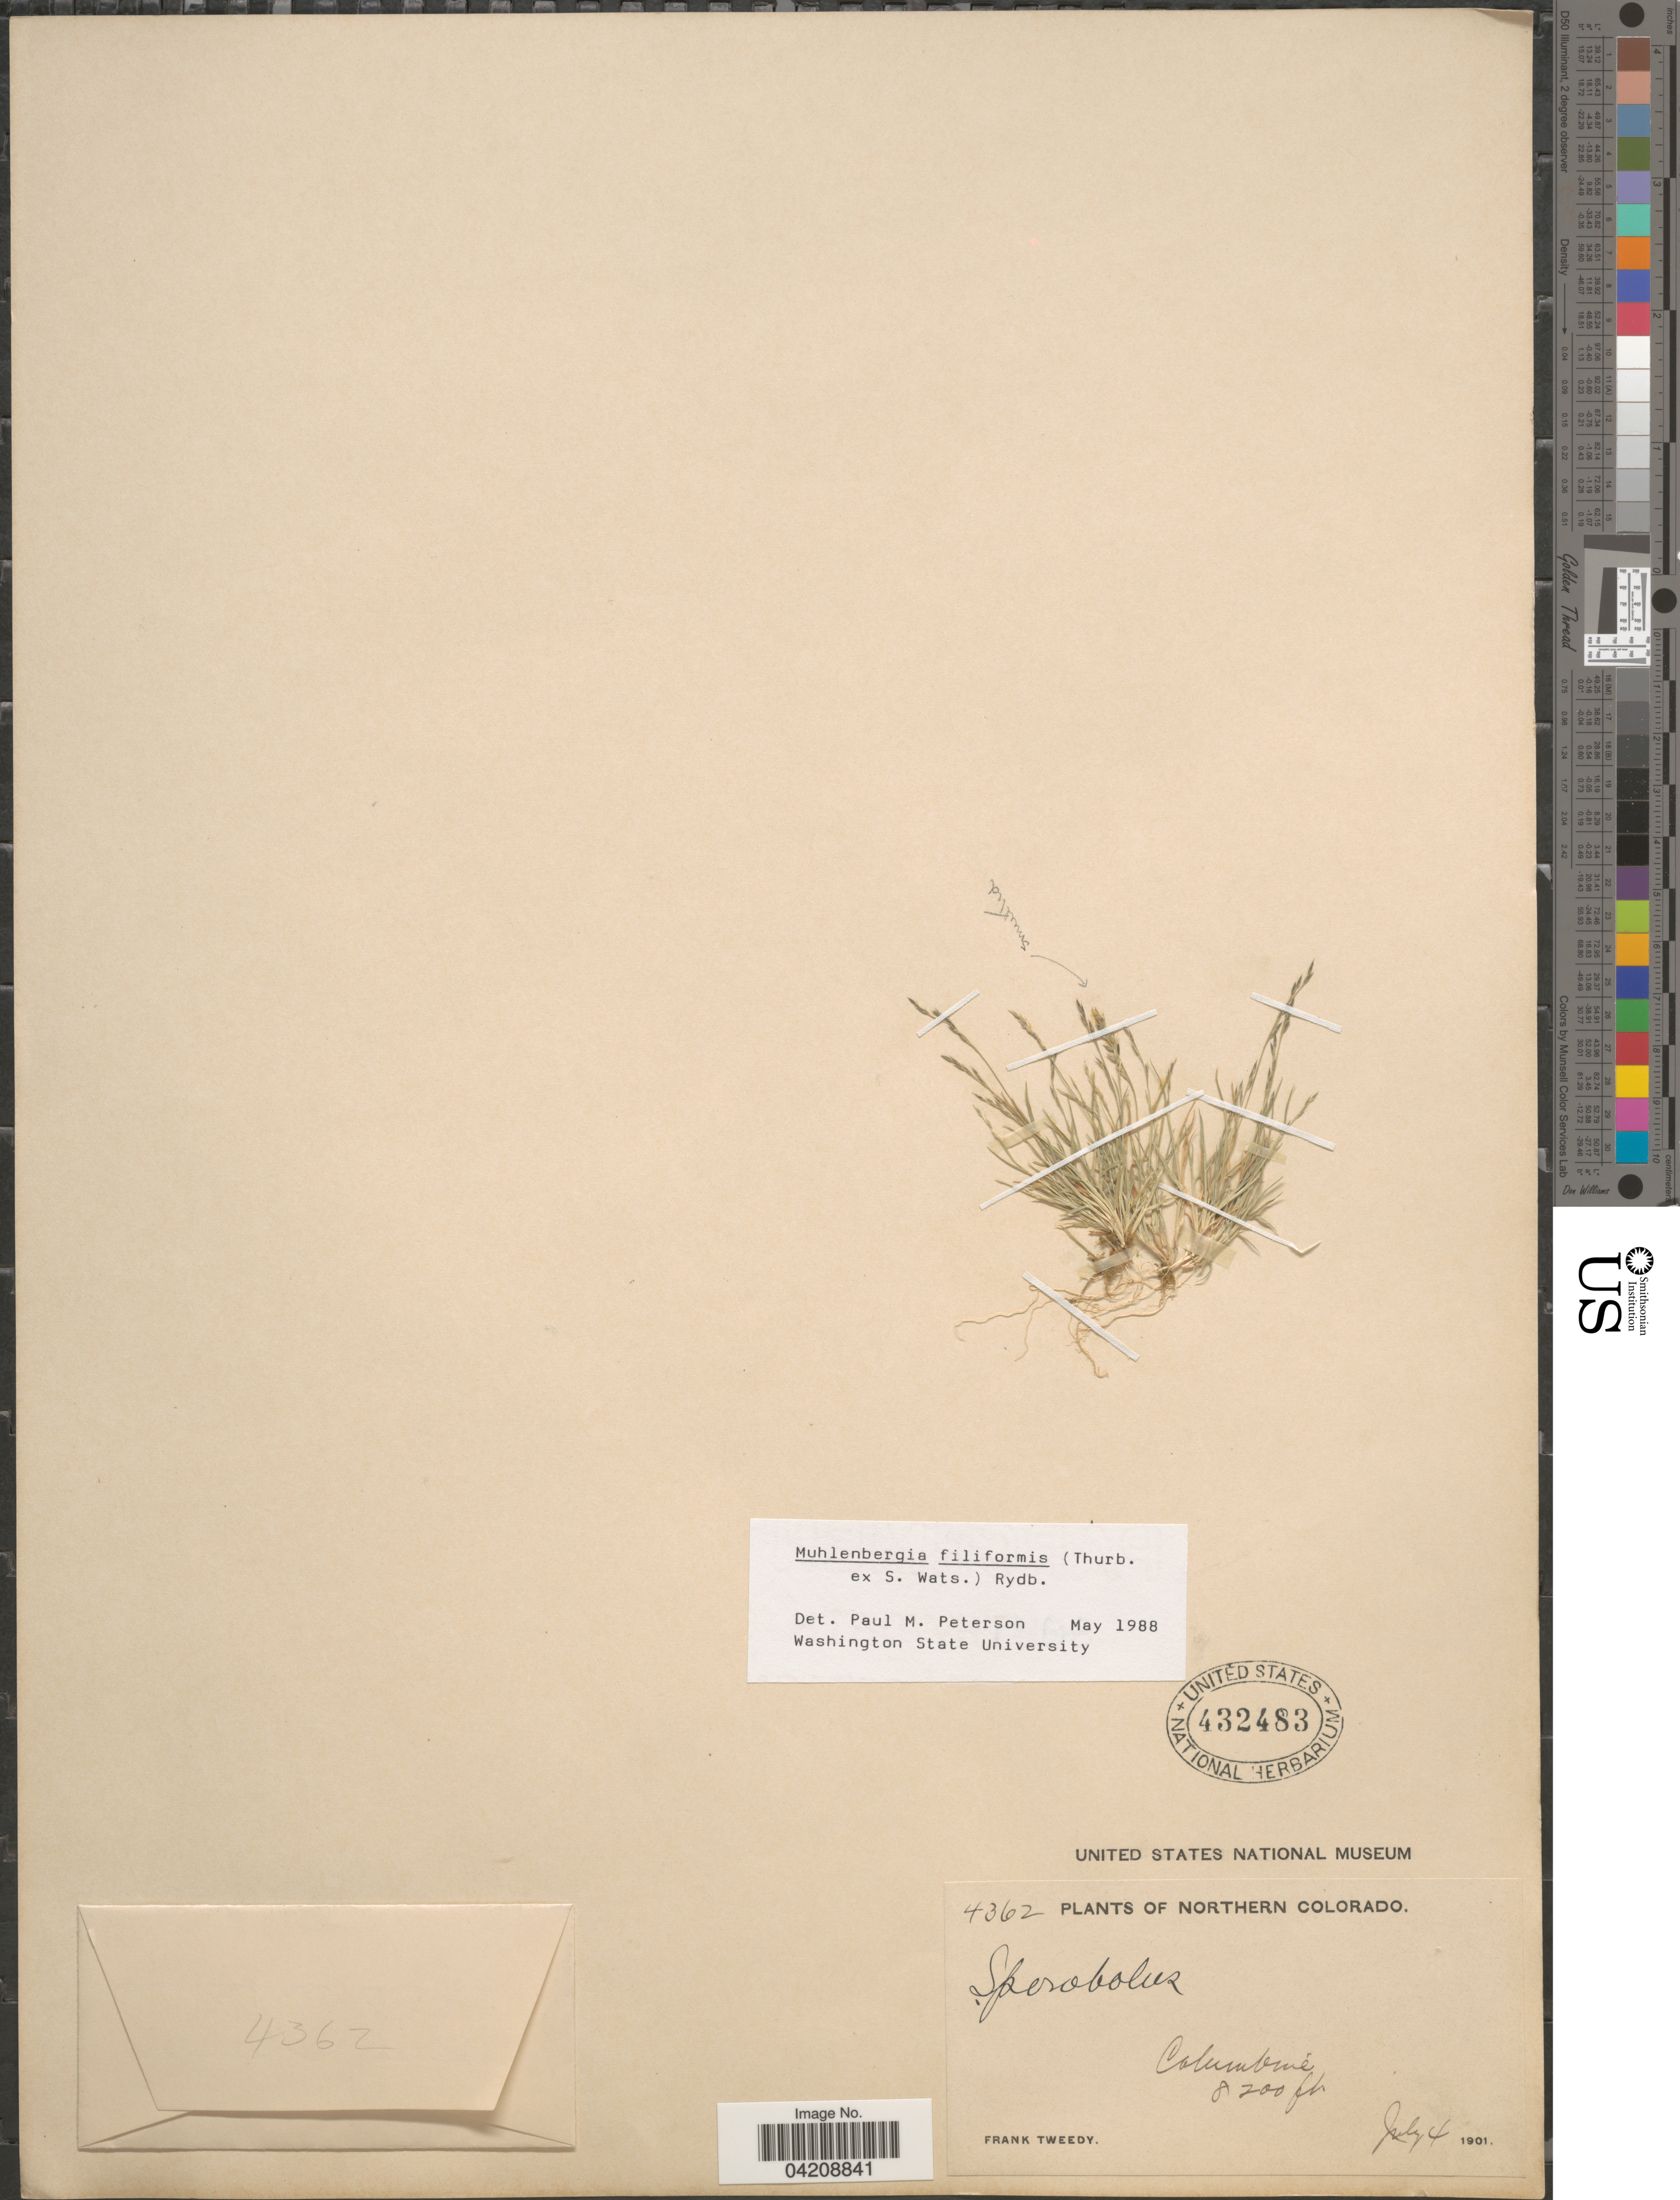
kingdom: Plantae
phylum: Tracheophyta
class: Liliopsida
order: Poales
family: Poaceae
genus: Muhlenbergia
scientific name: Muhlenbergia filiformis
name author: (Thurb. ex S. Watson) Rydb.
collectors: F. Tweedy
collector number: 4362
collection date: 1901-07-04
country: United States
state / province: Colorado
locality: Northern Colorado. Columbine.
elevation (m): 2499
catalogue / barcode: US 432483